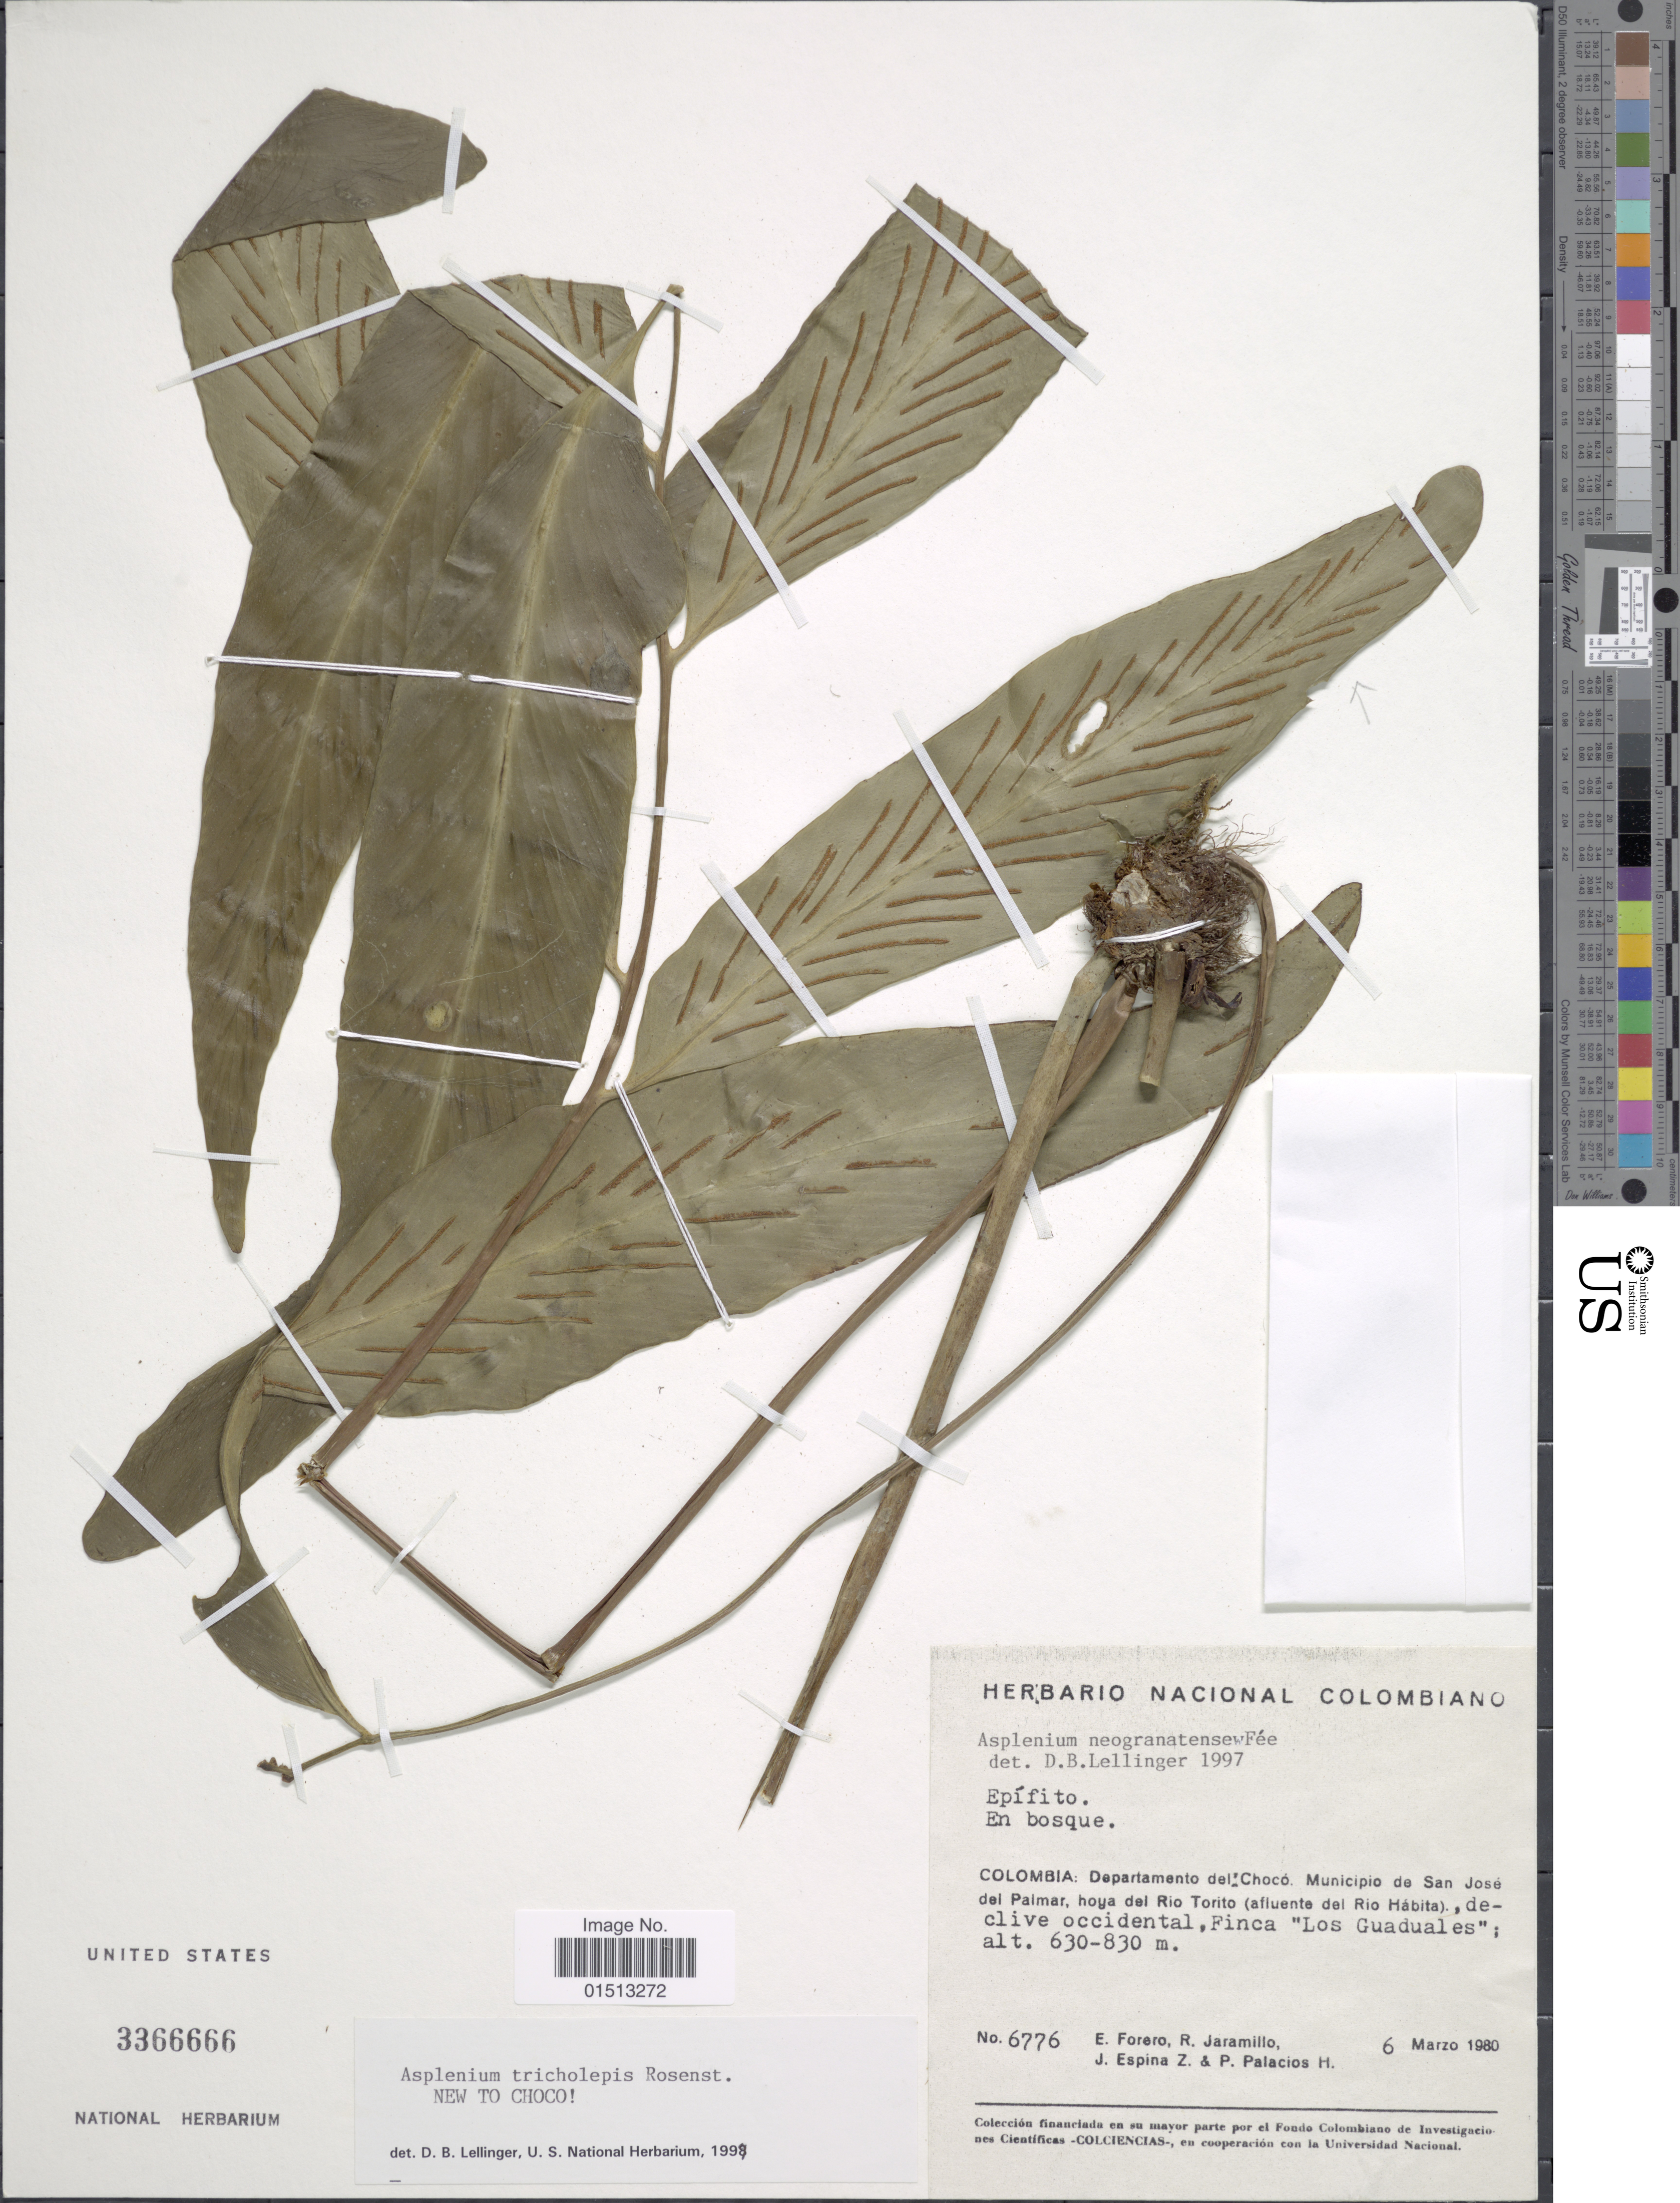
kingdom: Plantae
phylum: Tracheophyta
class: Polypodiopsida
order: Polypodiales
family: Aspleniaceae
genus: Asplenium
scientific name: Asplenium tricholepis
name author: Rosenst.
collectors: E. Forero, R. Jaramillo M., J. Espina Z. & P. Palacios H.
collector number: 6776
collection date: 1980-03-06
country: Colombia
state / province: Chocó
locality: Municipio de San José del Palmar, hoya del Rio Torito (afluente del Rio Habita), declive occidental, Finca "Los Guadales".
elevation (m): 630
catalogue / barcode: US 3366666